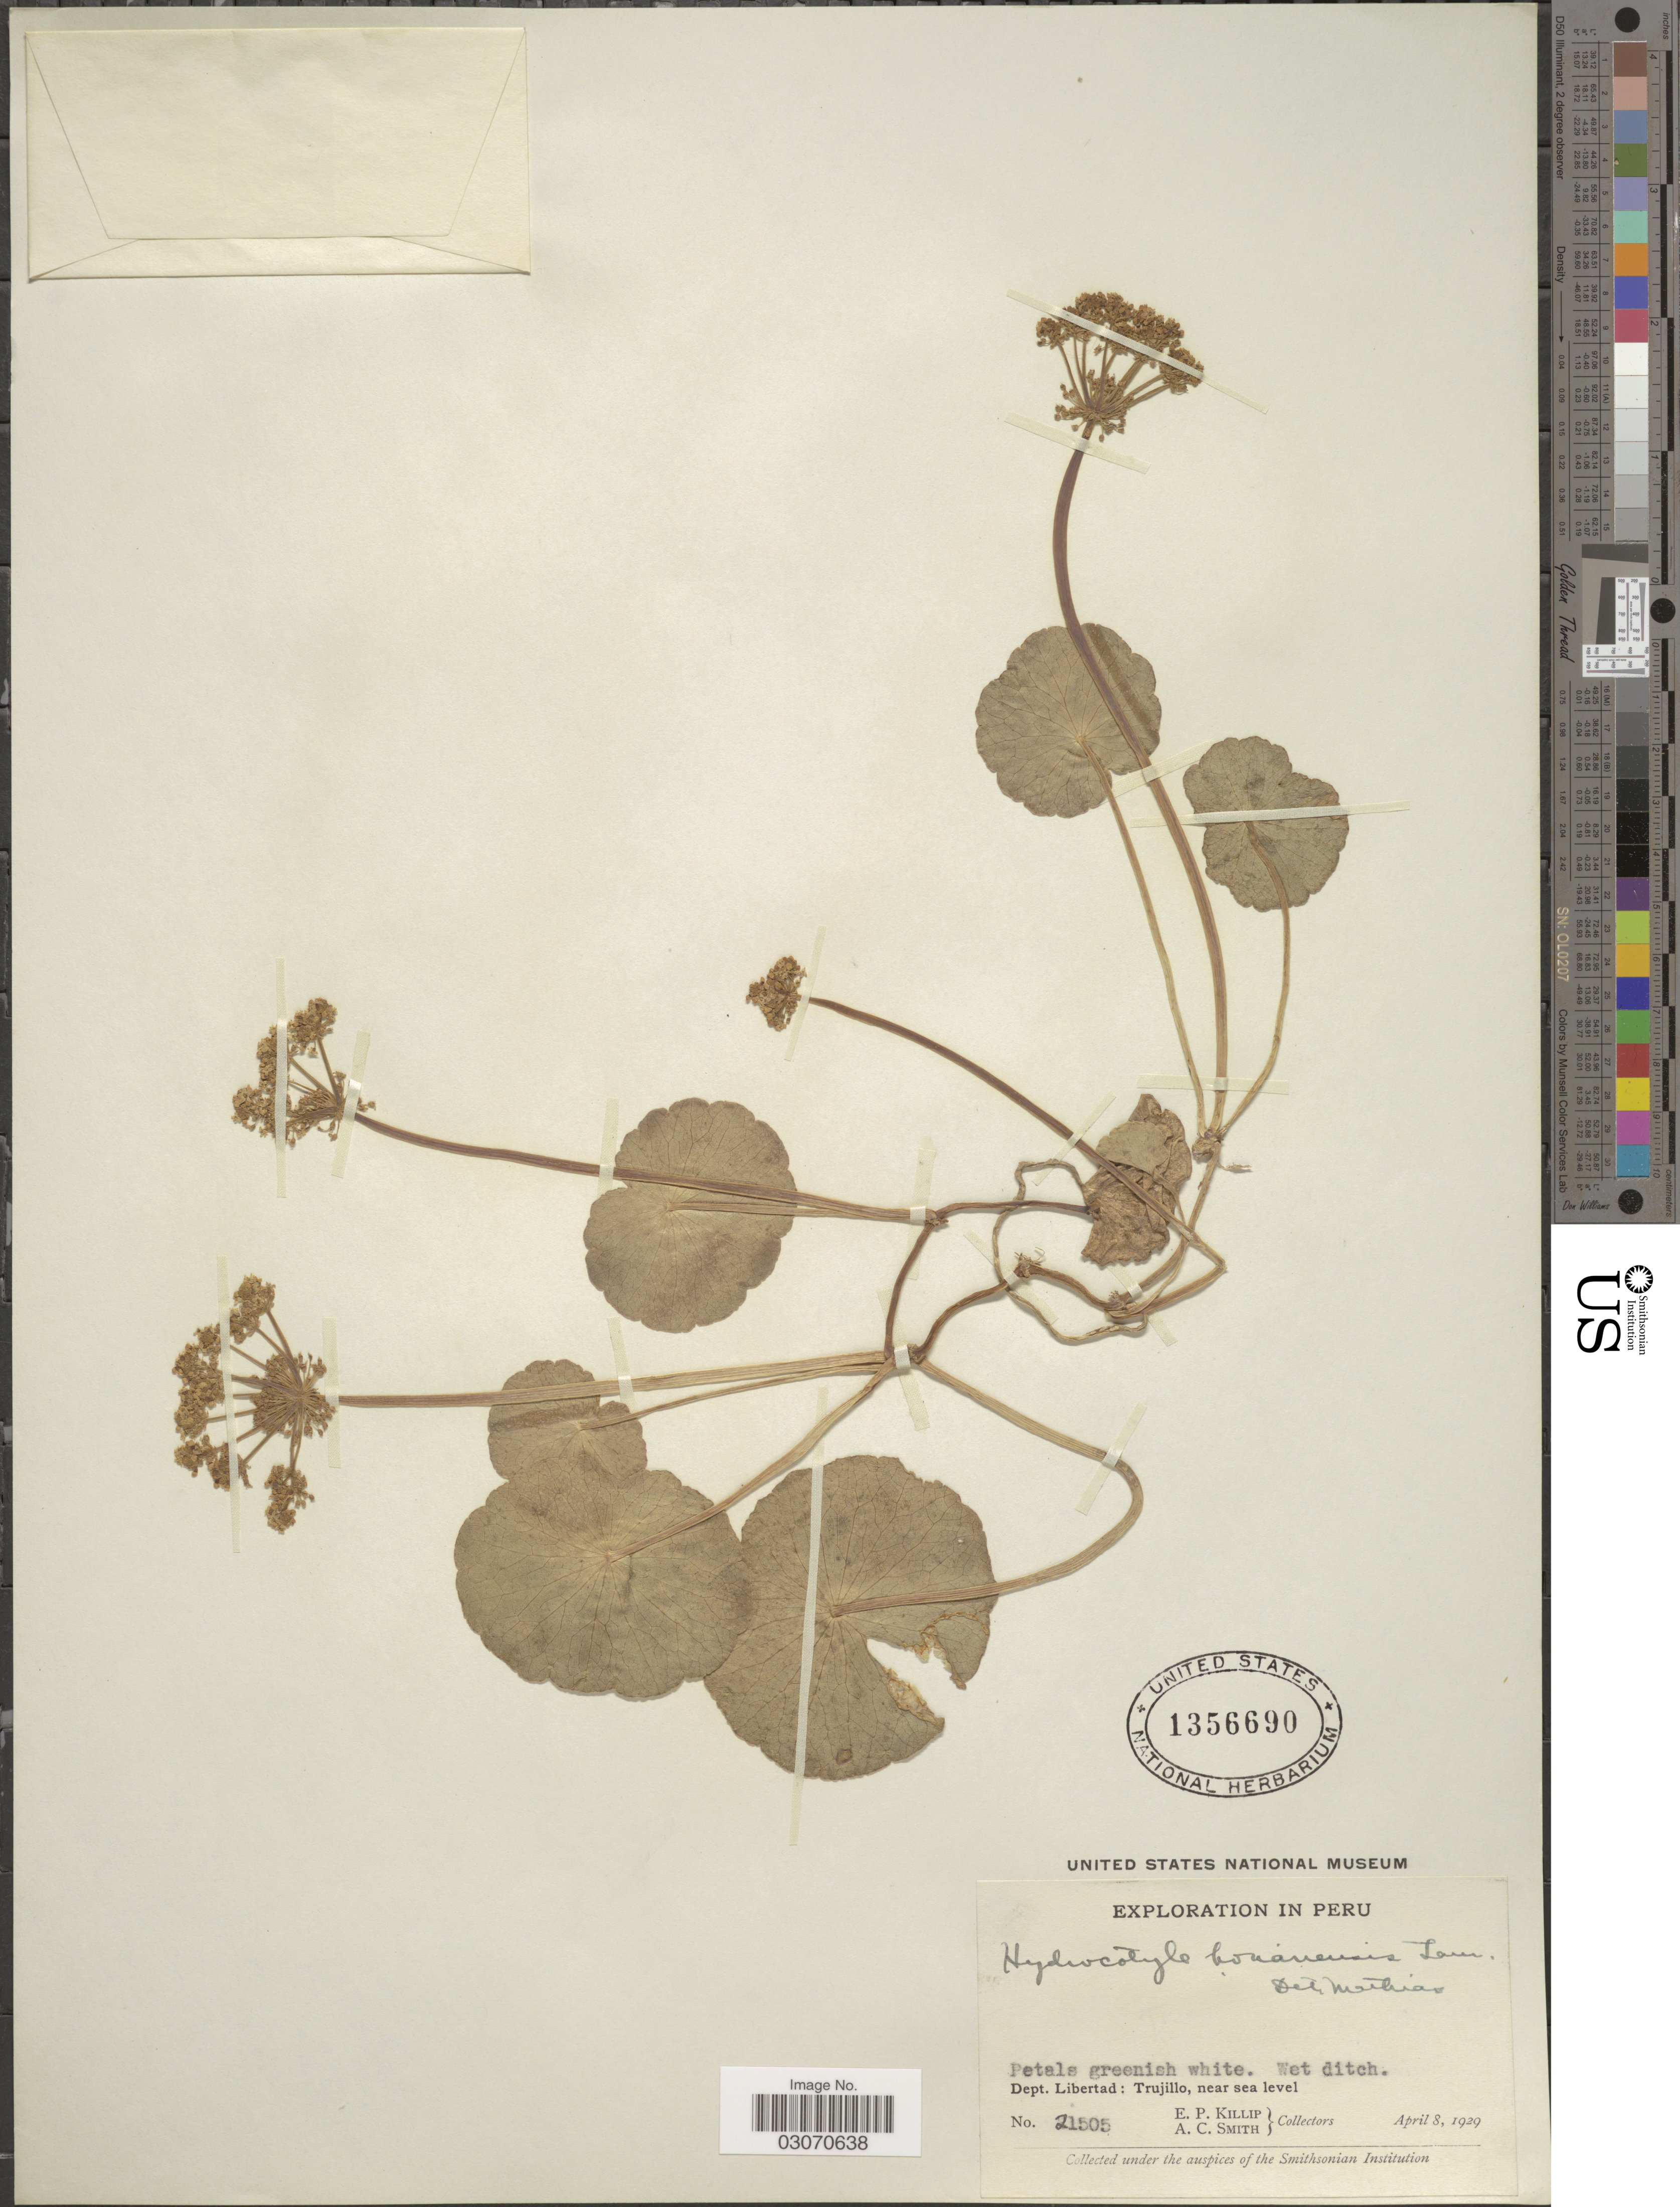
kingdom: Plantae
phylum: Tracheophyta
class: Magnoliopsida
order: Apiales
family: Araliaceae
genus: Hydrocotyle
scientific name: Hydrocotyle bonariensis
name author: Lam.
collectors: E. P. Killip & A. C. Smith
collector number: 21505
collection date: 1929-04-08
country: Peru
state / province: La Libertad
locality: Dept. Libertad: Trujillo.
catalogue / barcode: US 1356690